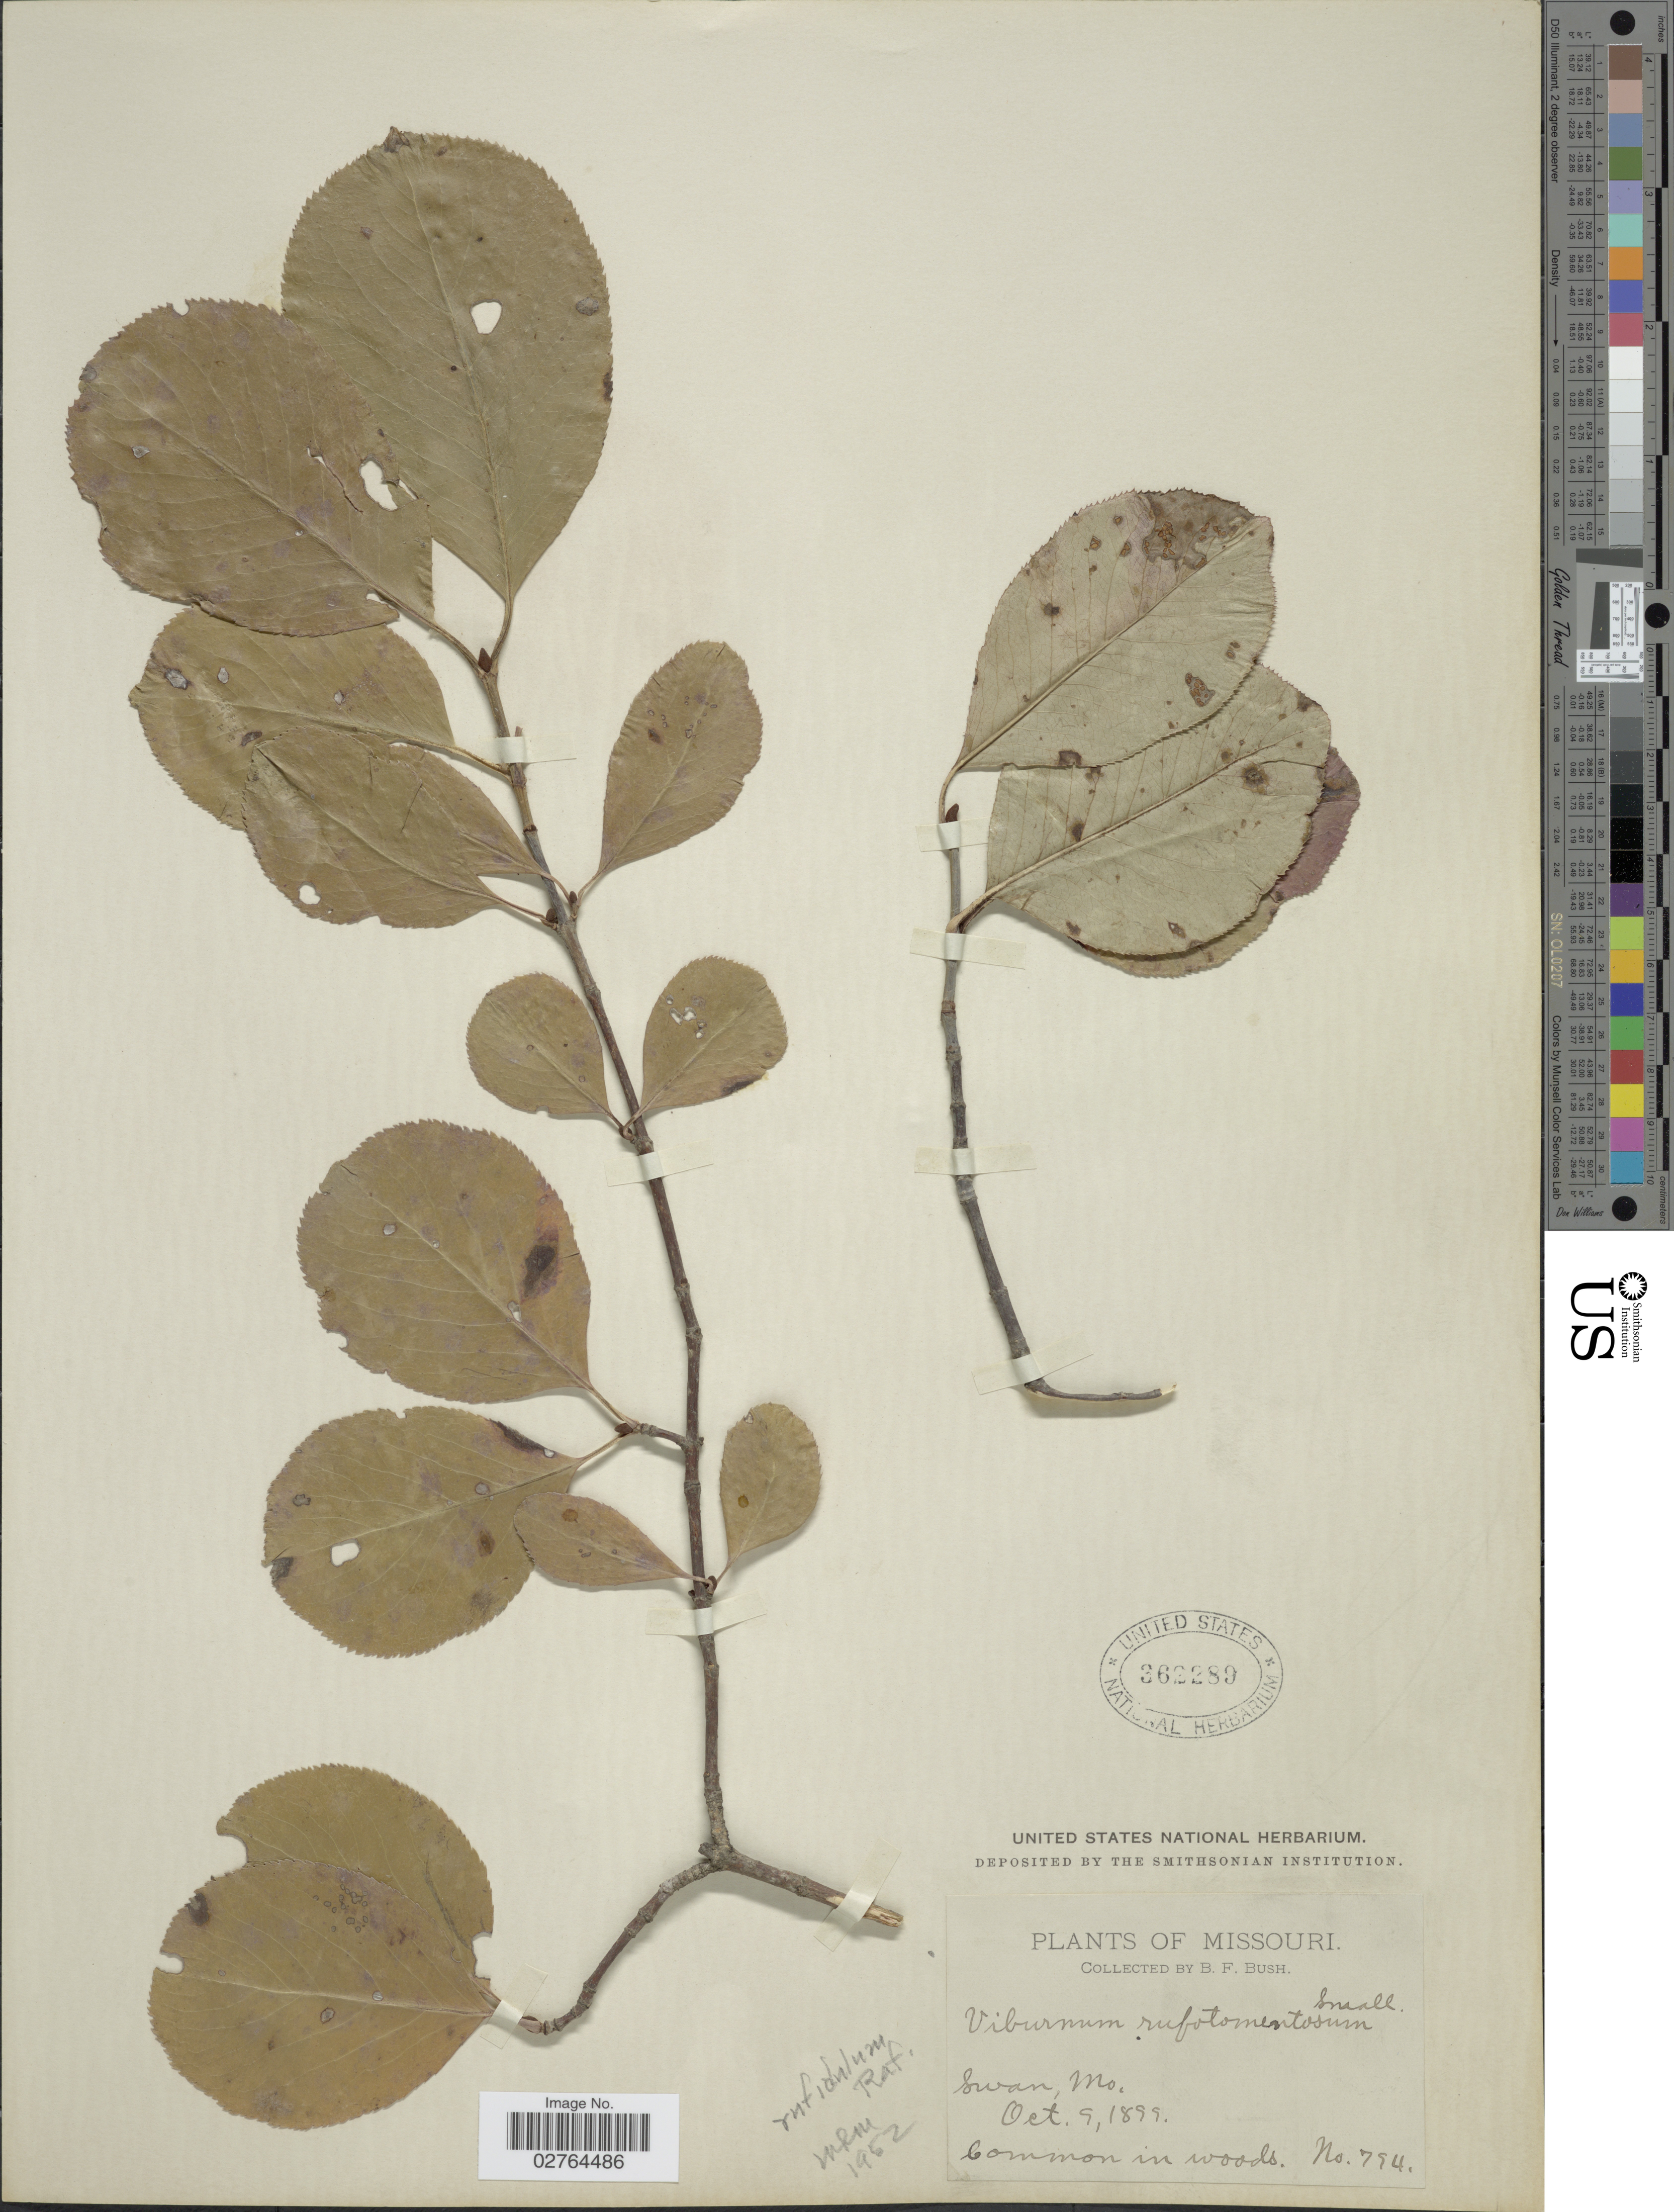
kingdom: Plantae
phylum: Tracheophyta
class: Magnoliopsida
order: Dipsacales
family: Viburnaceae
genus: Viburnum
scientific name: Viburnum rufidulum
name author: Raf.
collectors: B. F. Bush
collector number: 794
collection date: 1899-10-09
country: United States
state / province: Missouri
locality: Swan.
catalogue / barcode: US 362289